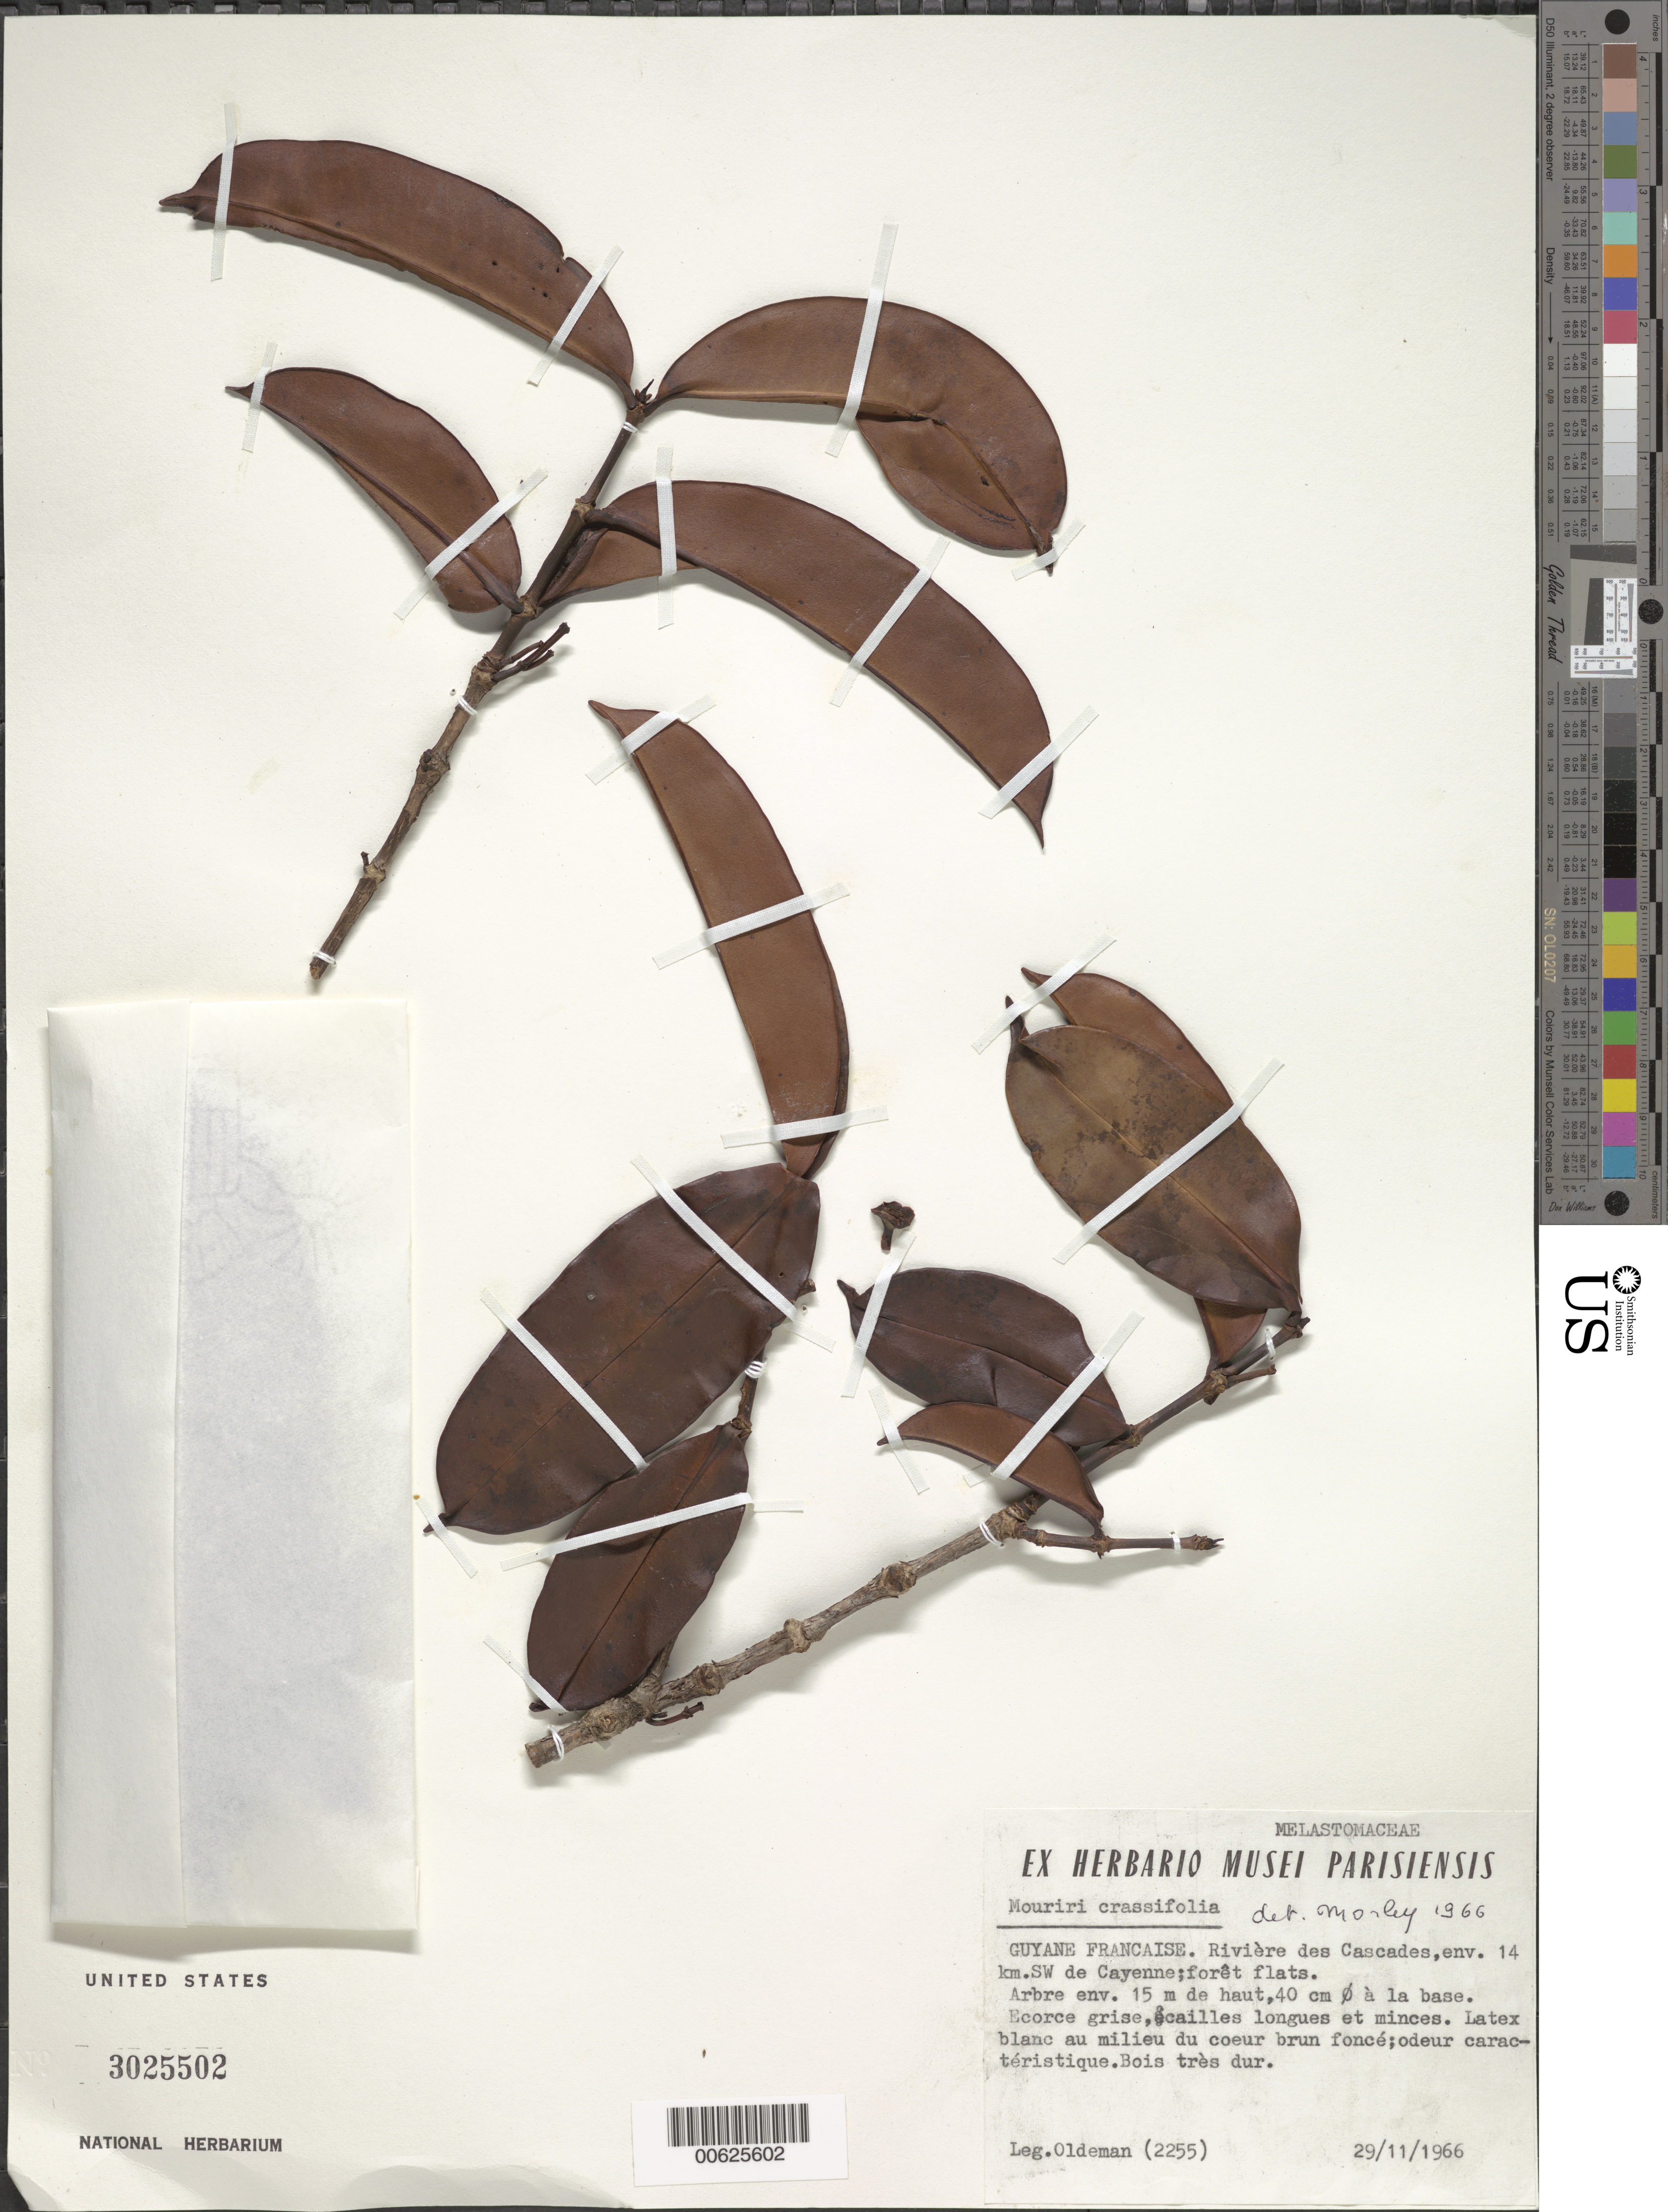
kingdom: Plantae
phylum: Tracheophyta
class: Magnoliopsida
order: Myrtales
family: Melastomataceae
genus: Mouriri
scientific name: Mouriri crassifolia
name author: Sagot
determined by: Morley, T.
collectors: R. Oldeman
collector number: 2255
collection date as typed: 29-Nov-66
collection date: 1966-11-29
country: French Guiana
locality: Rivière des Cascades, env. 14 km SW de Cayenne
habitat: Foret flats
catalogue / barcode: US 3025502